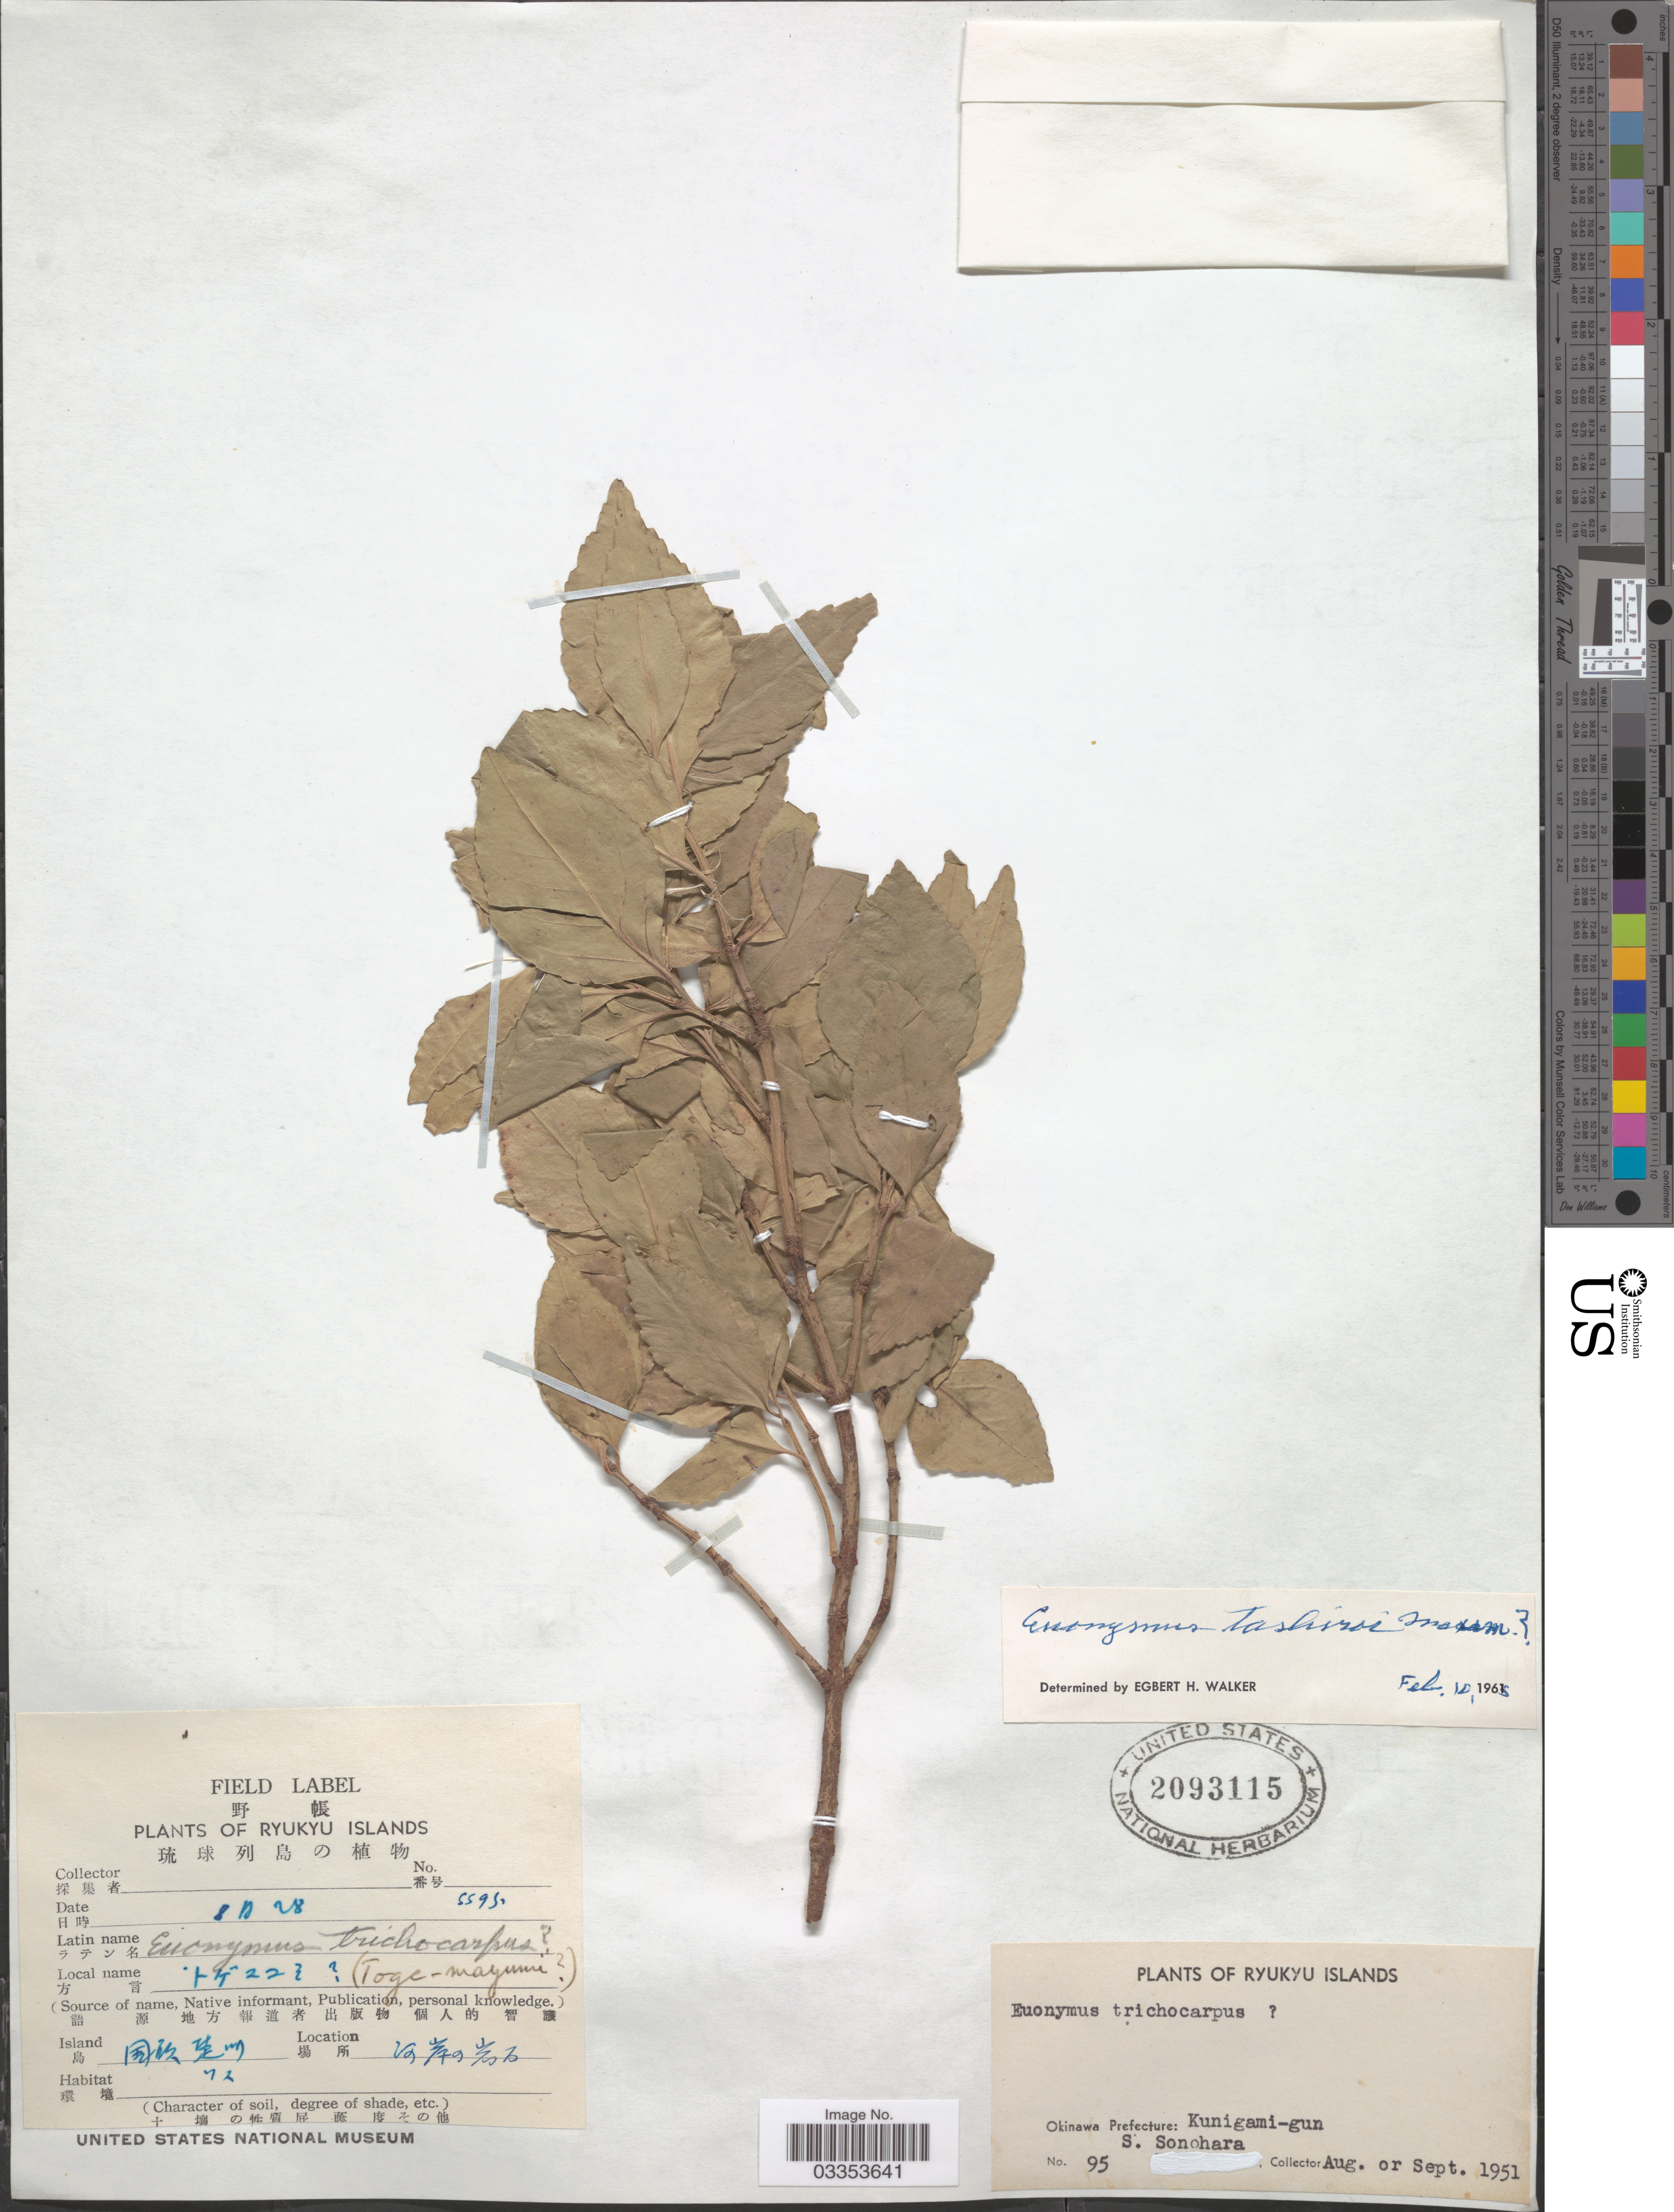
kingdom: Plantae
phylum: Tracheophyta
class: Magnoliopsida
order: Celastrales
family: Celastraceae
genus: Euonymus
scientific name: Euonymus sp.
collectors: S. Sonohara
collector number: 5595*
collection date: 1951-08-28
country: Japan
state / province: Okinawa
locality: Ryukyu Islands. Okinawa Prefecture: Kunigama-gun.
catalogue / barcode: US 2093115